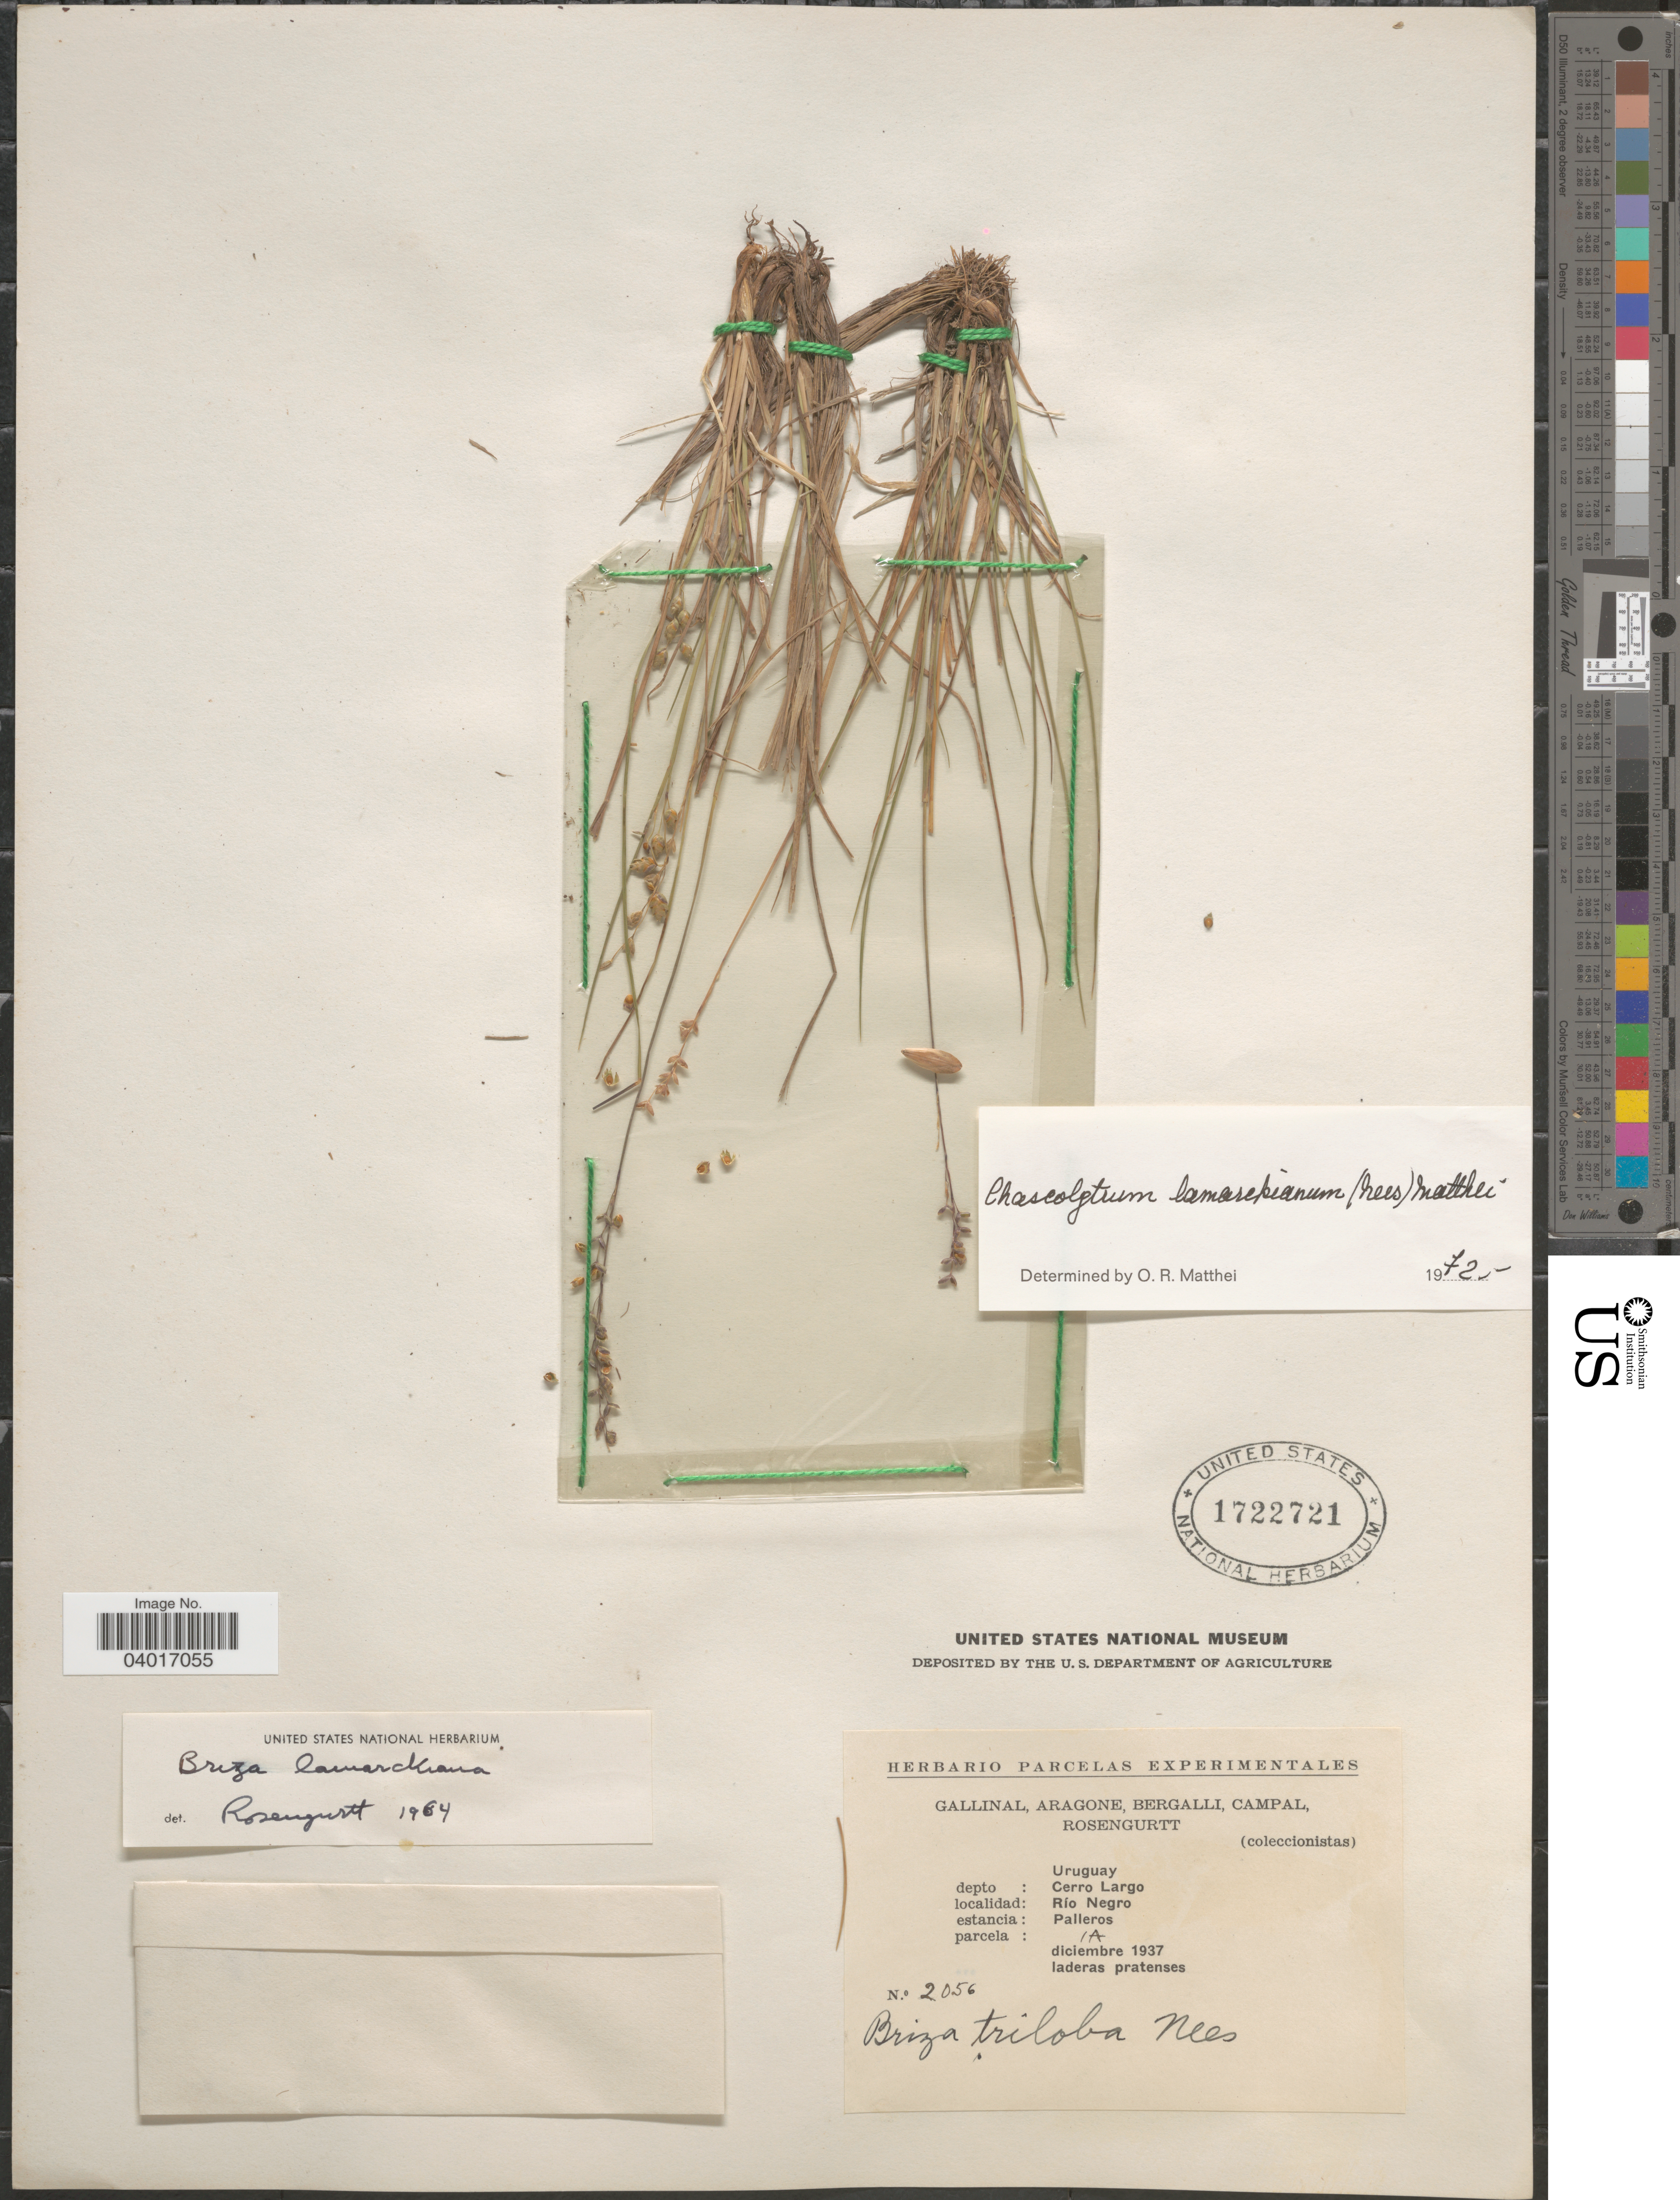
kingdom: Plantae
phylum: Tracheophyta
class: Liliopsida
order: Poales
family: Poaceae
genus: Chascolytrum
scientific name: Chascolytrum lamarckianum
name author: (Nees) Matthei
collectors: -. Gallinal, -- Aragone, -- Bergalli, -- Campal & Rosengurtt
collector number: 2056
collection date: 1937-12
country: Uruguay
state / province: Cerro Largo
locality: Depto: Cerro Largo. Río Negro. Estancia: Palleros. Parcela: 1A.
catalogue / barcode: US 1722721